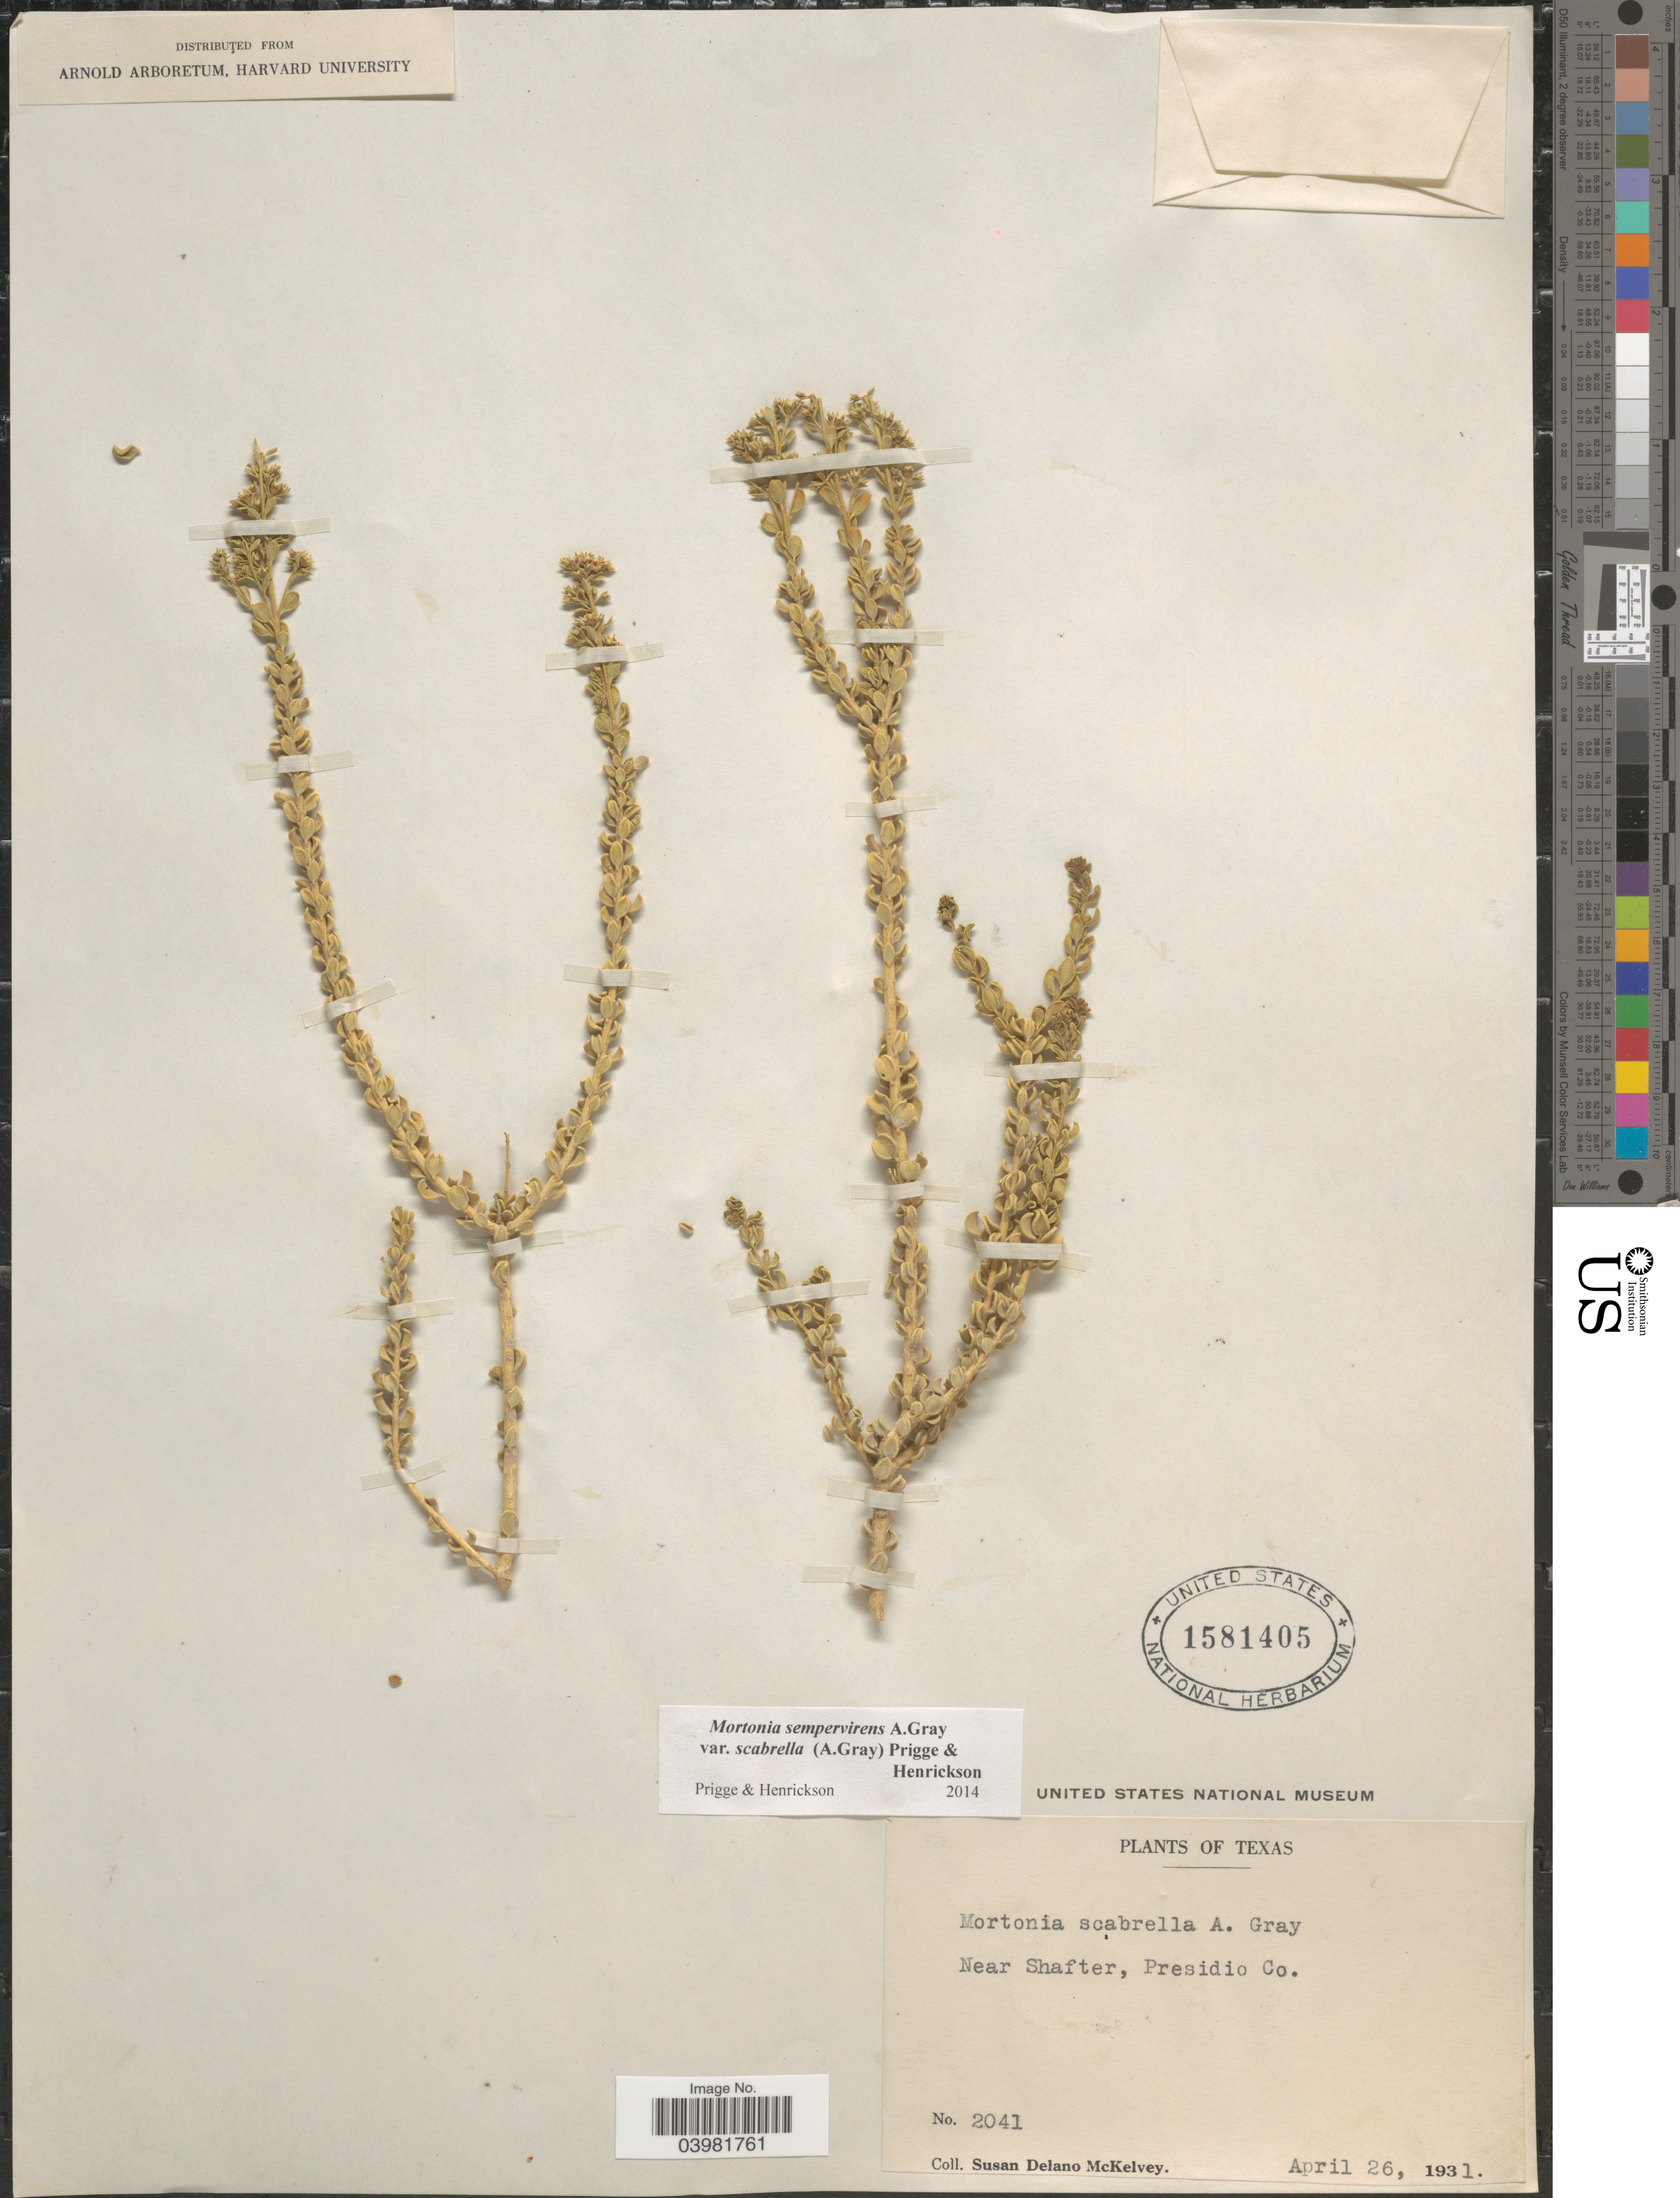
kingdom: Plantae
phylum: Tracheophyta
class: Magnoliopsida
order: Celastrales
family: Celastraceae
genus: Mortonia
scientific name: Mortonia scabrella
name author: A. Gray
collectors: S. A. McKelvey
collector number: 2041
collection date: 1931-04-26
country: United States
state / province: Texas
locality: Near Shafter, Presidio Co.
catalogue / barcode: US 1581405